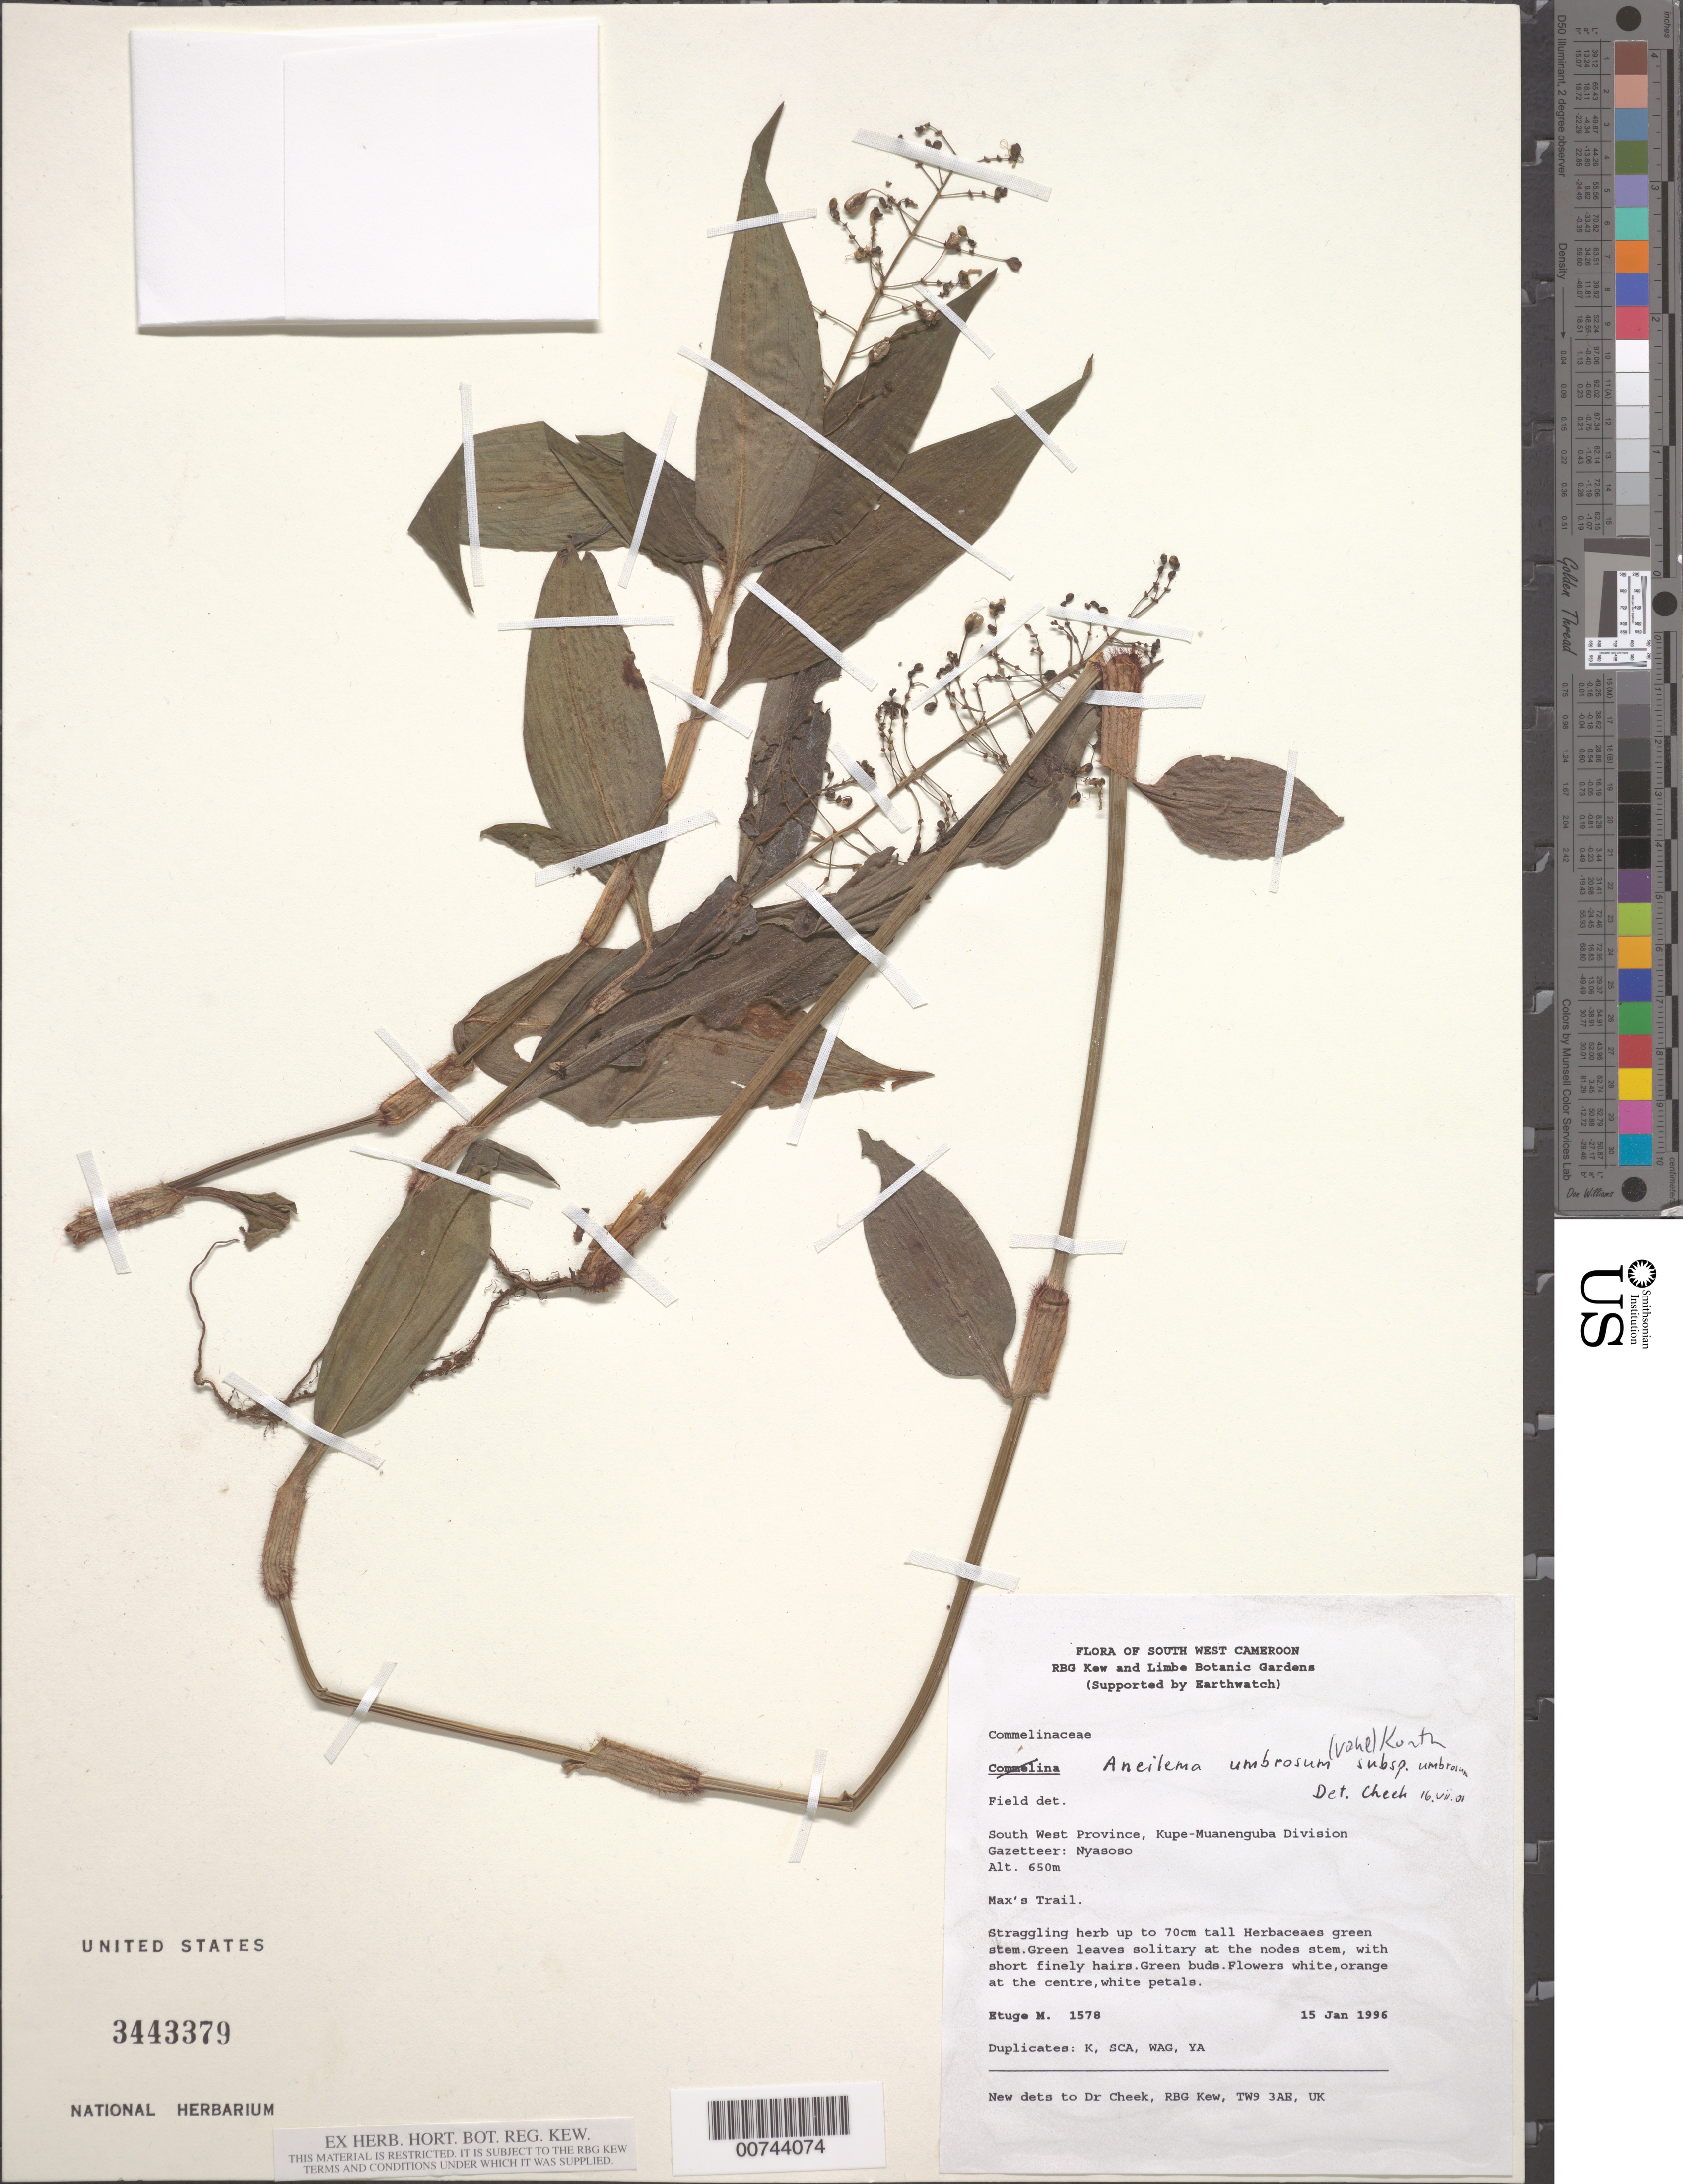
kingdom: Plantae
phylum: Tracheophyta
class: Liliopsida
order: Commelinales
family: Commelinaceae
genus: Aneilema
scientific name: Aneilema umbrosum subsp. umbrosum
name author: (Vahl) Kunth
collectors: M. Etuge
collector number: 1578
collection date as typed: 15 Jan 1996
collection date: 1996-01-15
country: Cameroon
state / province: Sud-Ouest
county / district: Kupe-Muanenguba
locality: Nyasoso, Max's Trail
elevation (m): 650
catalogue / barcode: US 3443379